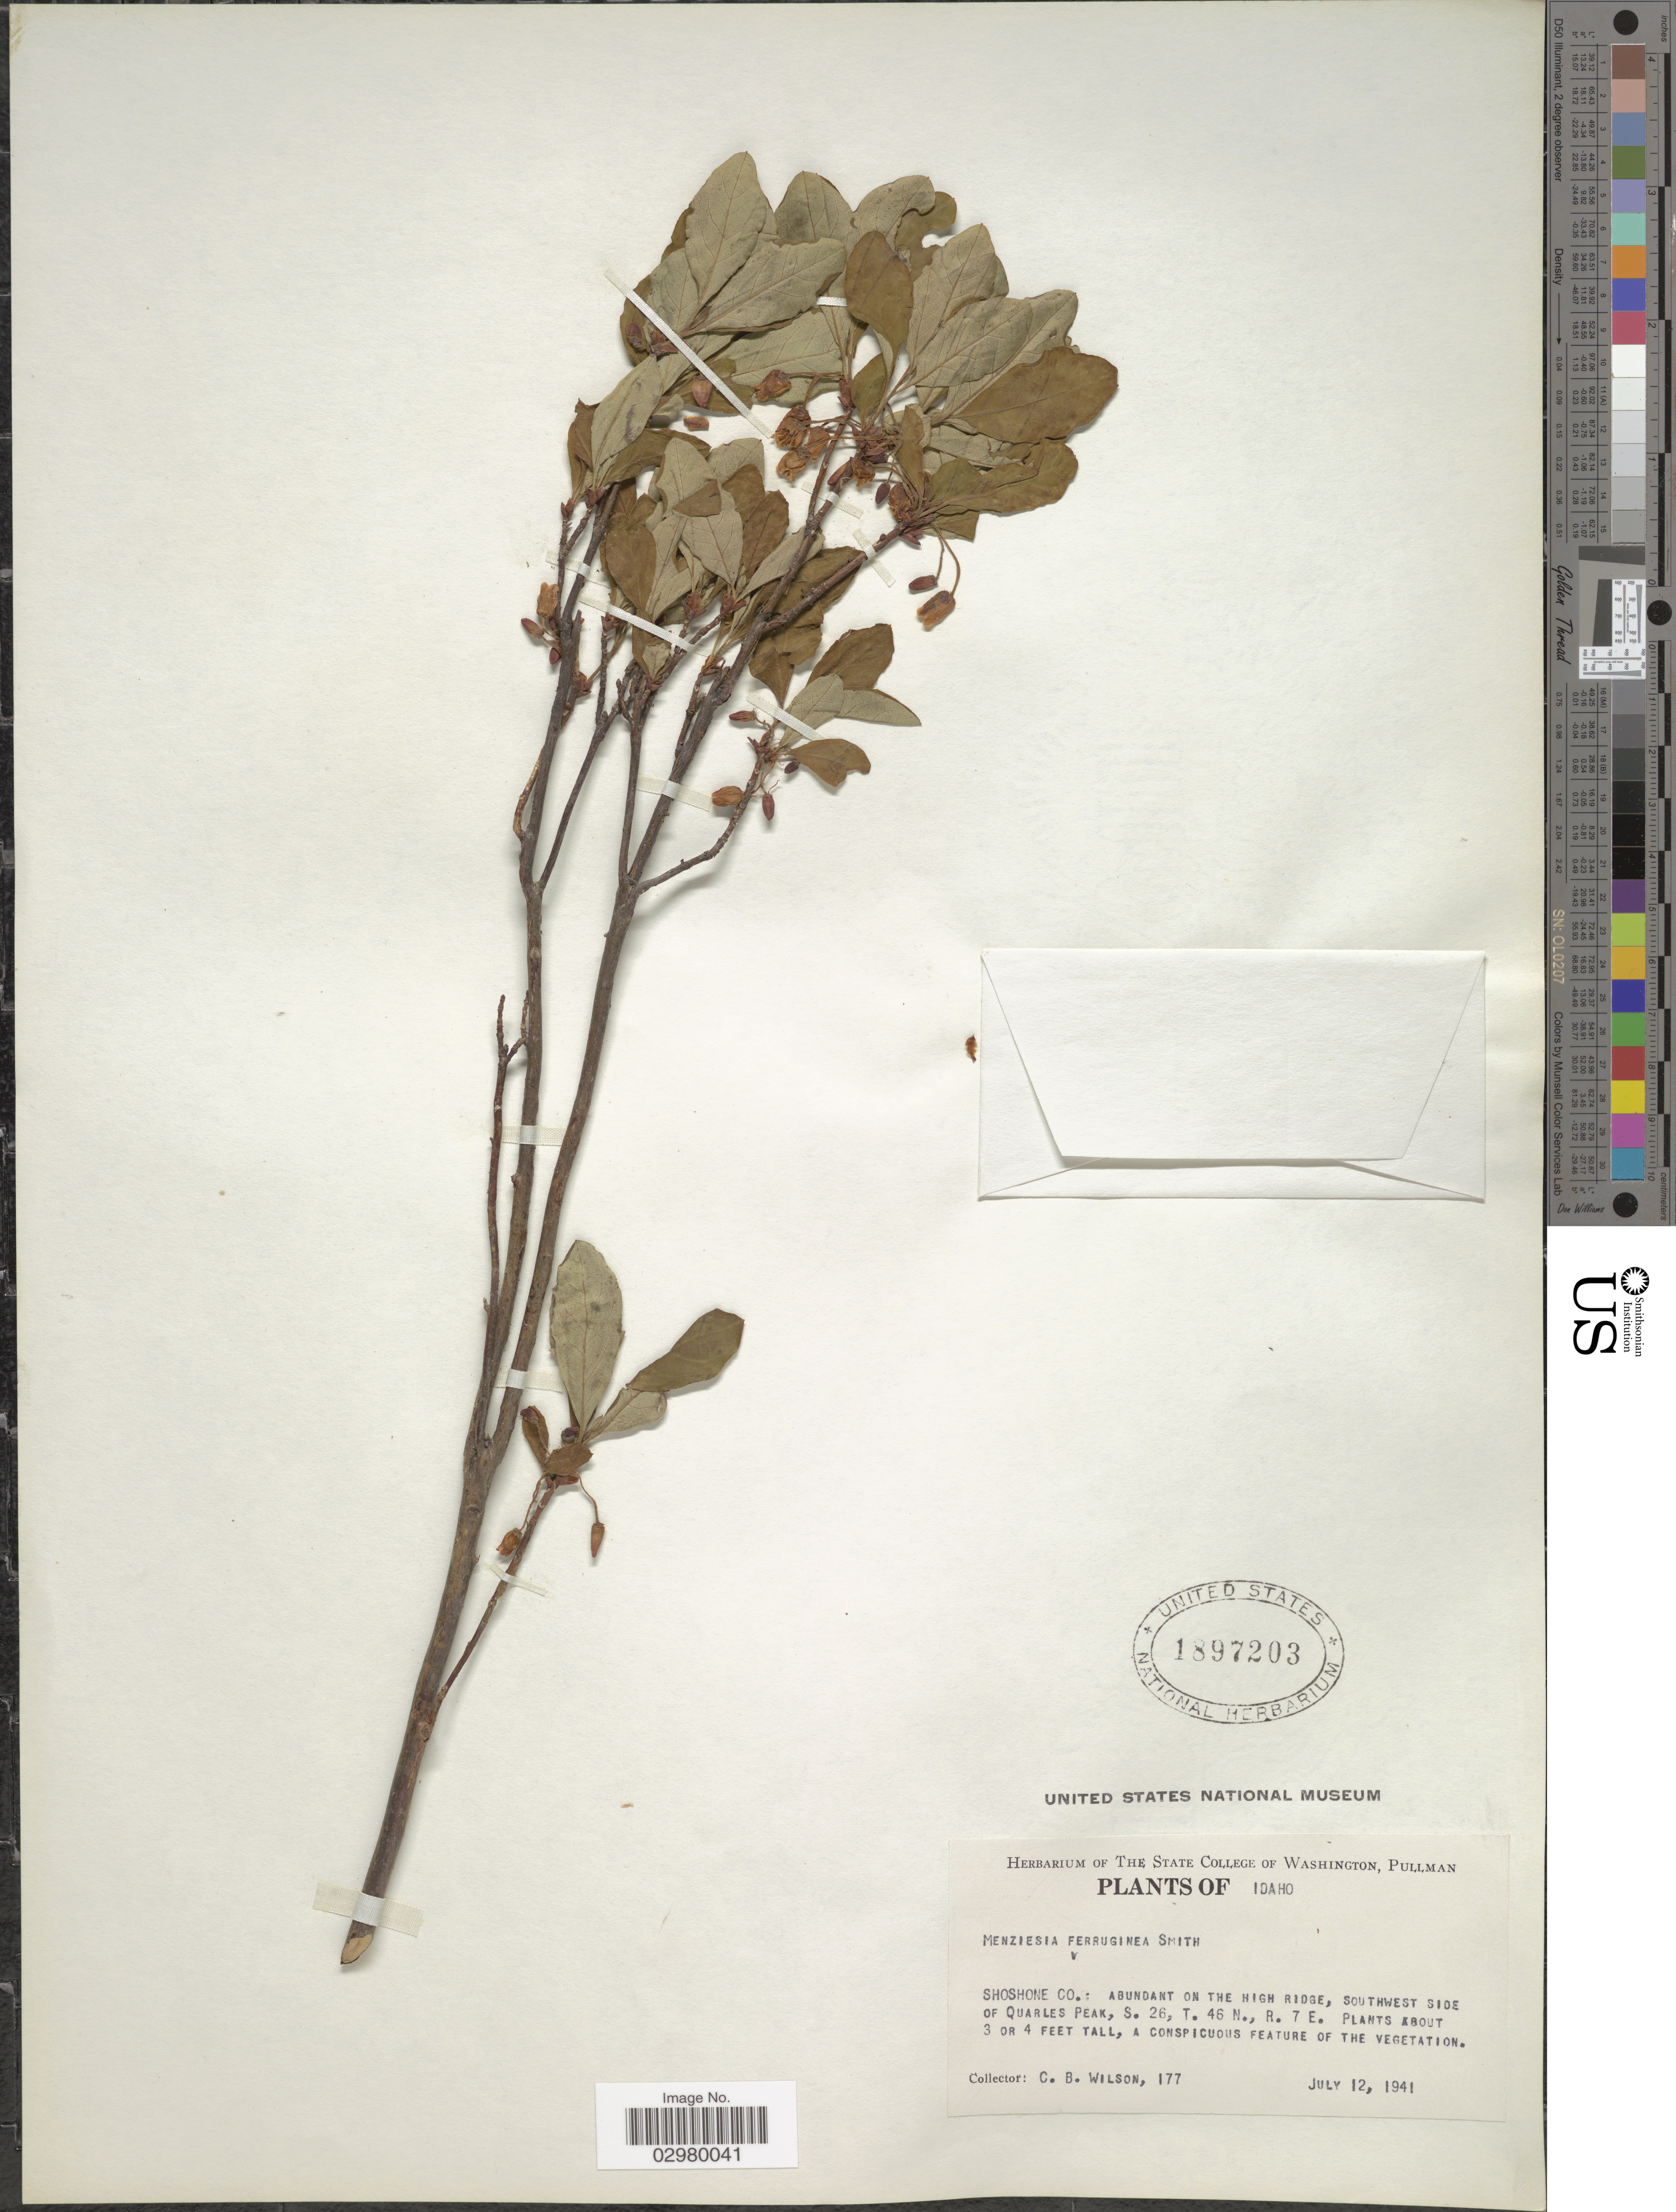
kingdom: Plantae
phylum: Tracheophyta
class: Magnoliopsida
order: Ericales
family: Ericaceae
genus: Menziesia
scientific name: Menziesia ferruginea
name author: Sm.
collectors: C. Wilson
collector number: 177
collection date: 1941-07-12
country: United States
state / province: Idaho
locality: Shoshone Co.: southwest side of Quarles Peak, S. 26, T. 46 N., R. 7 E.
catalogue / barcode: US 1897203